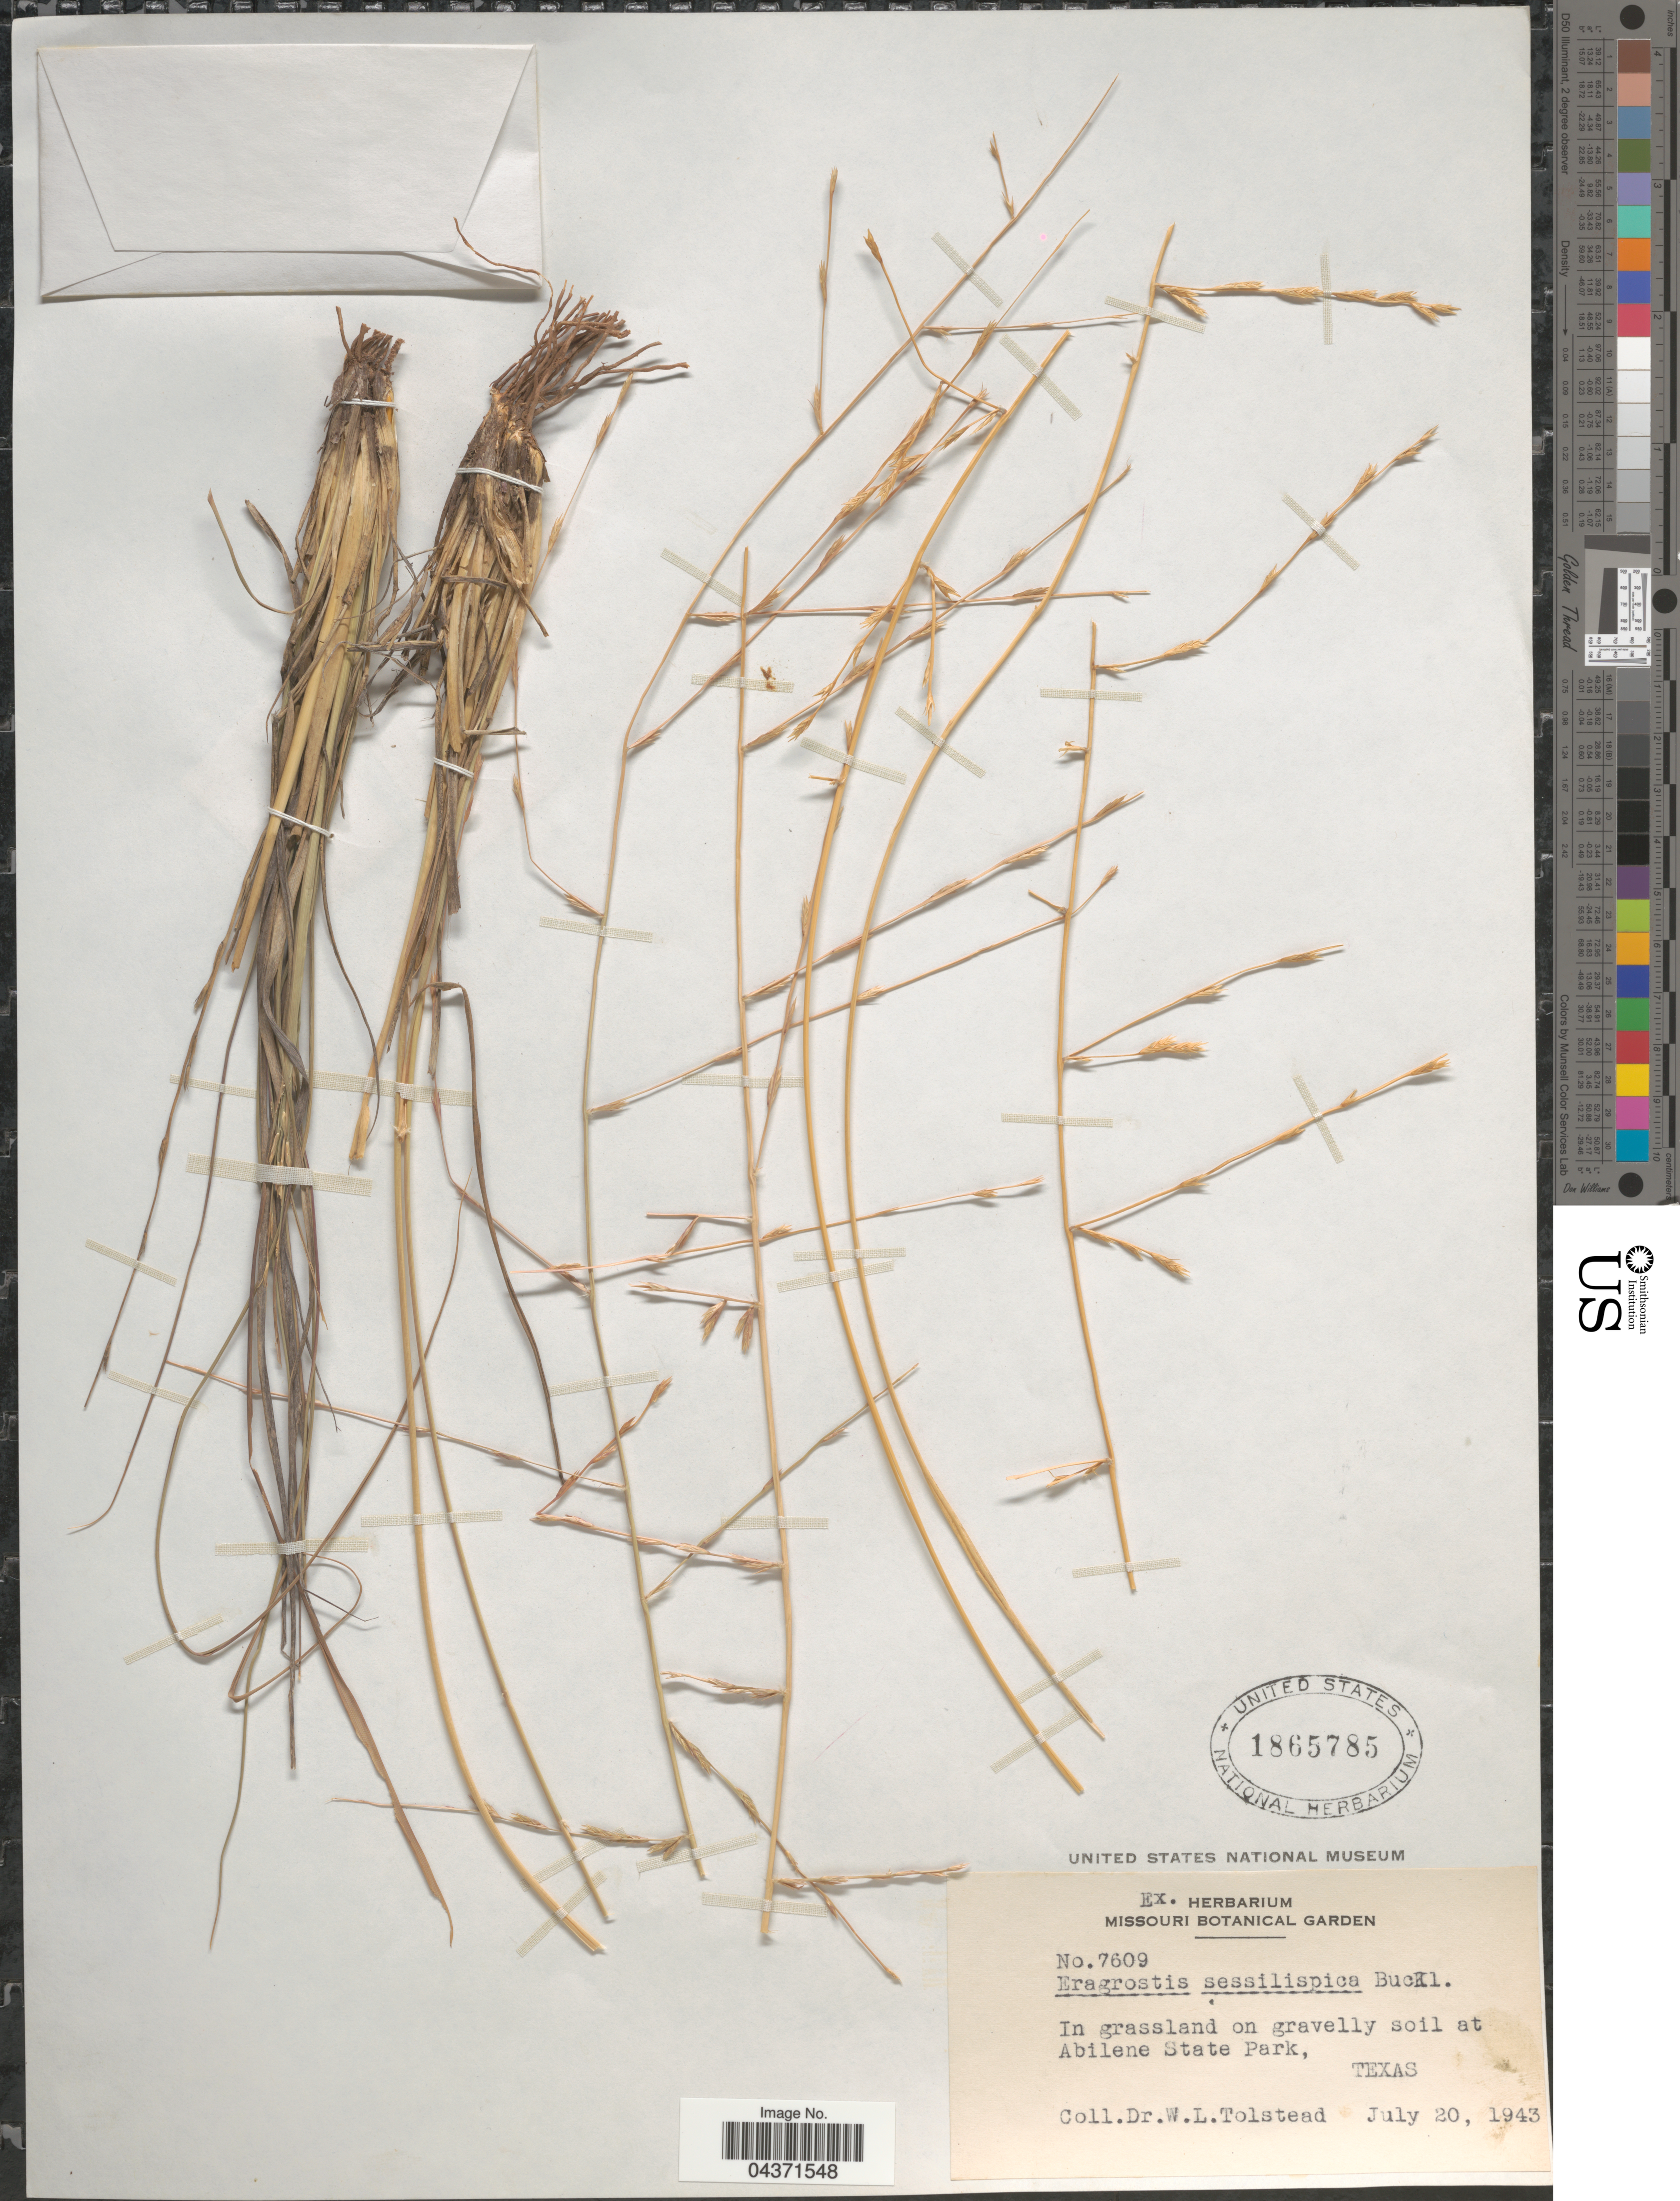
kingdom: Plantae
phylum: Tracheophyta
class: Liliopsida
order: Poales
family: Poaceae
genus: Eragrostis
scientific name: Eragrostis sessilispica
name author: Buckley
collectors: W. Tolstead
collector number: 7609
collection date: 1943-07-20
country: United States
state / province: Texas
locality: In grassland on gravelly soil at Abilene State Park.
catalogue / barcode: US 1865785